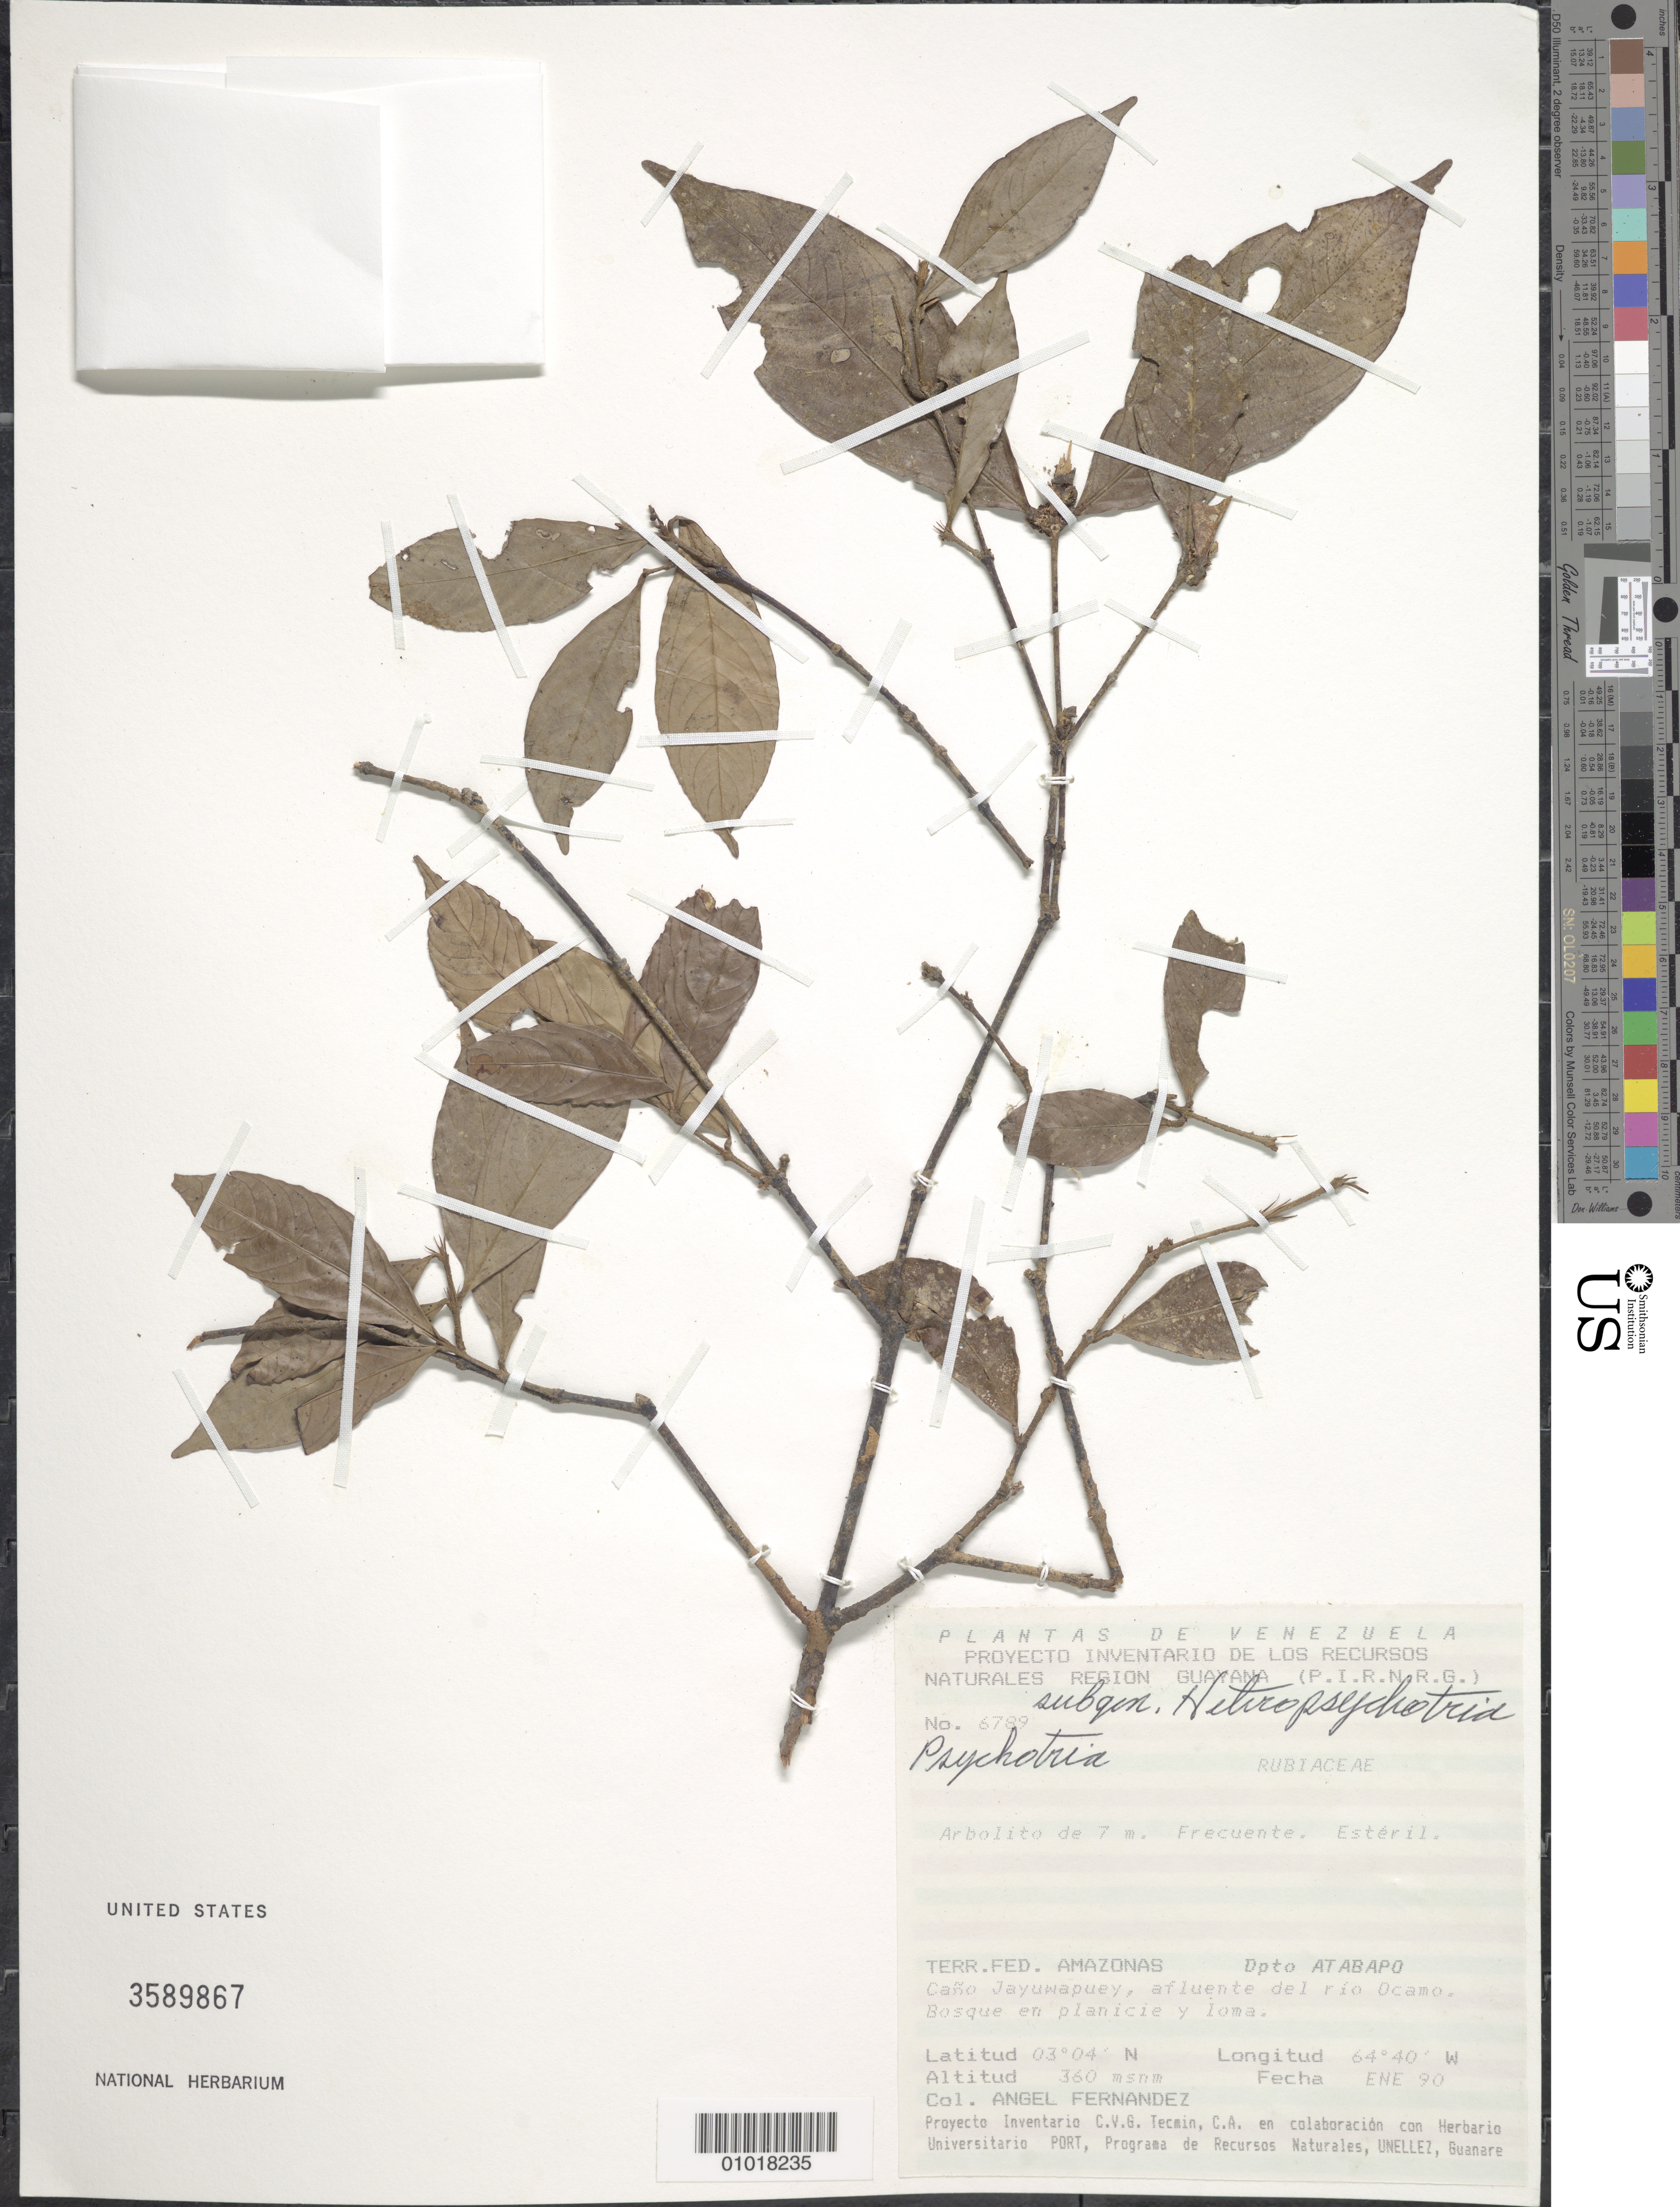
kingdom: Plantae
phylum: Tracheophyta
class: Magnoliopsida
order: Gentianales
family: Rubiaceae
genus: Psychotria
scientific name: Psychotria sp.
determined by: Kirkbride, J. H.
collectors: A. Fernández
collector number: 6789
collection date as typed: Jan-90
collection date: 1990-01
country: Venezuela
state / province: Amazonas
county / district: Atabapo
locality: Caño Jayuwapuey, afluente de Río Ocamo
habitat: Bosque en planicie y loma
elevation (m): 360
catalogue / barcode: US 3589867